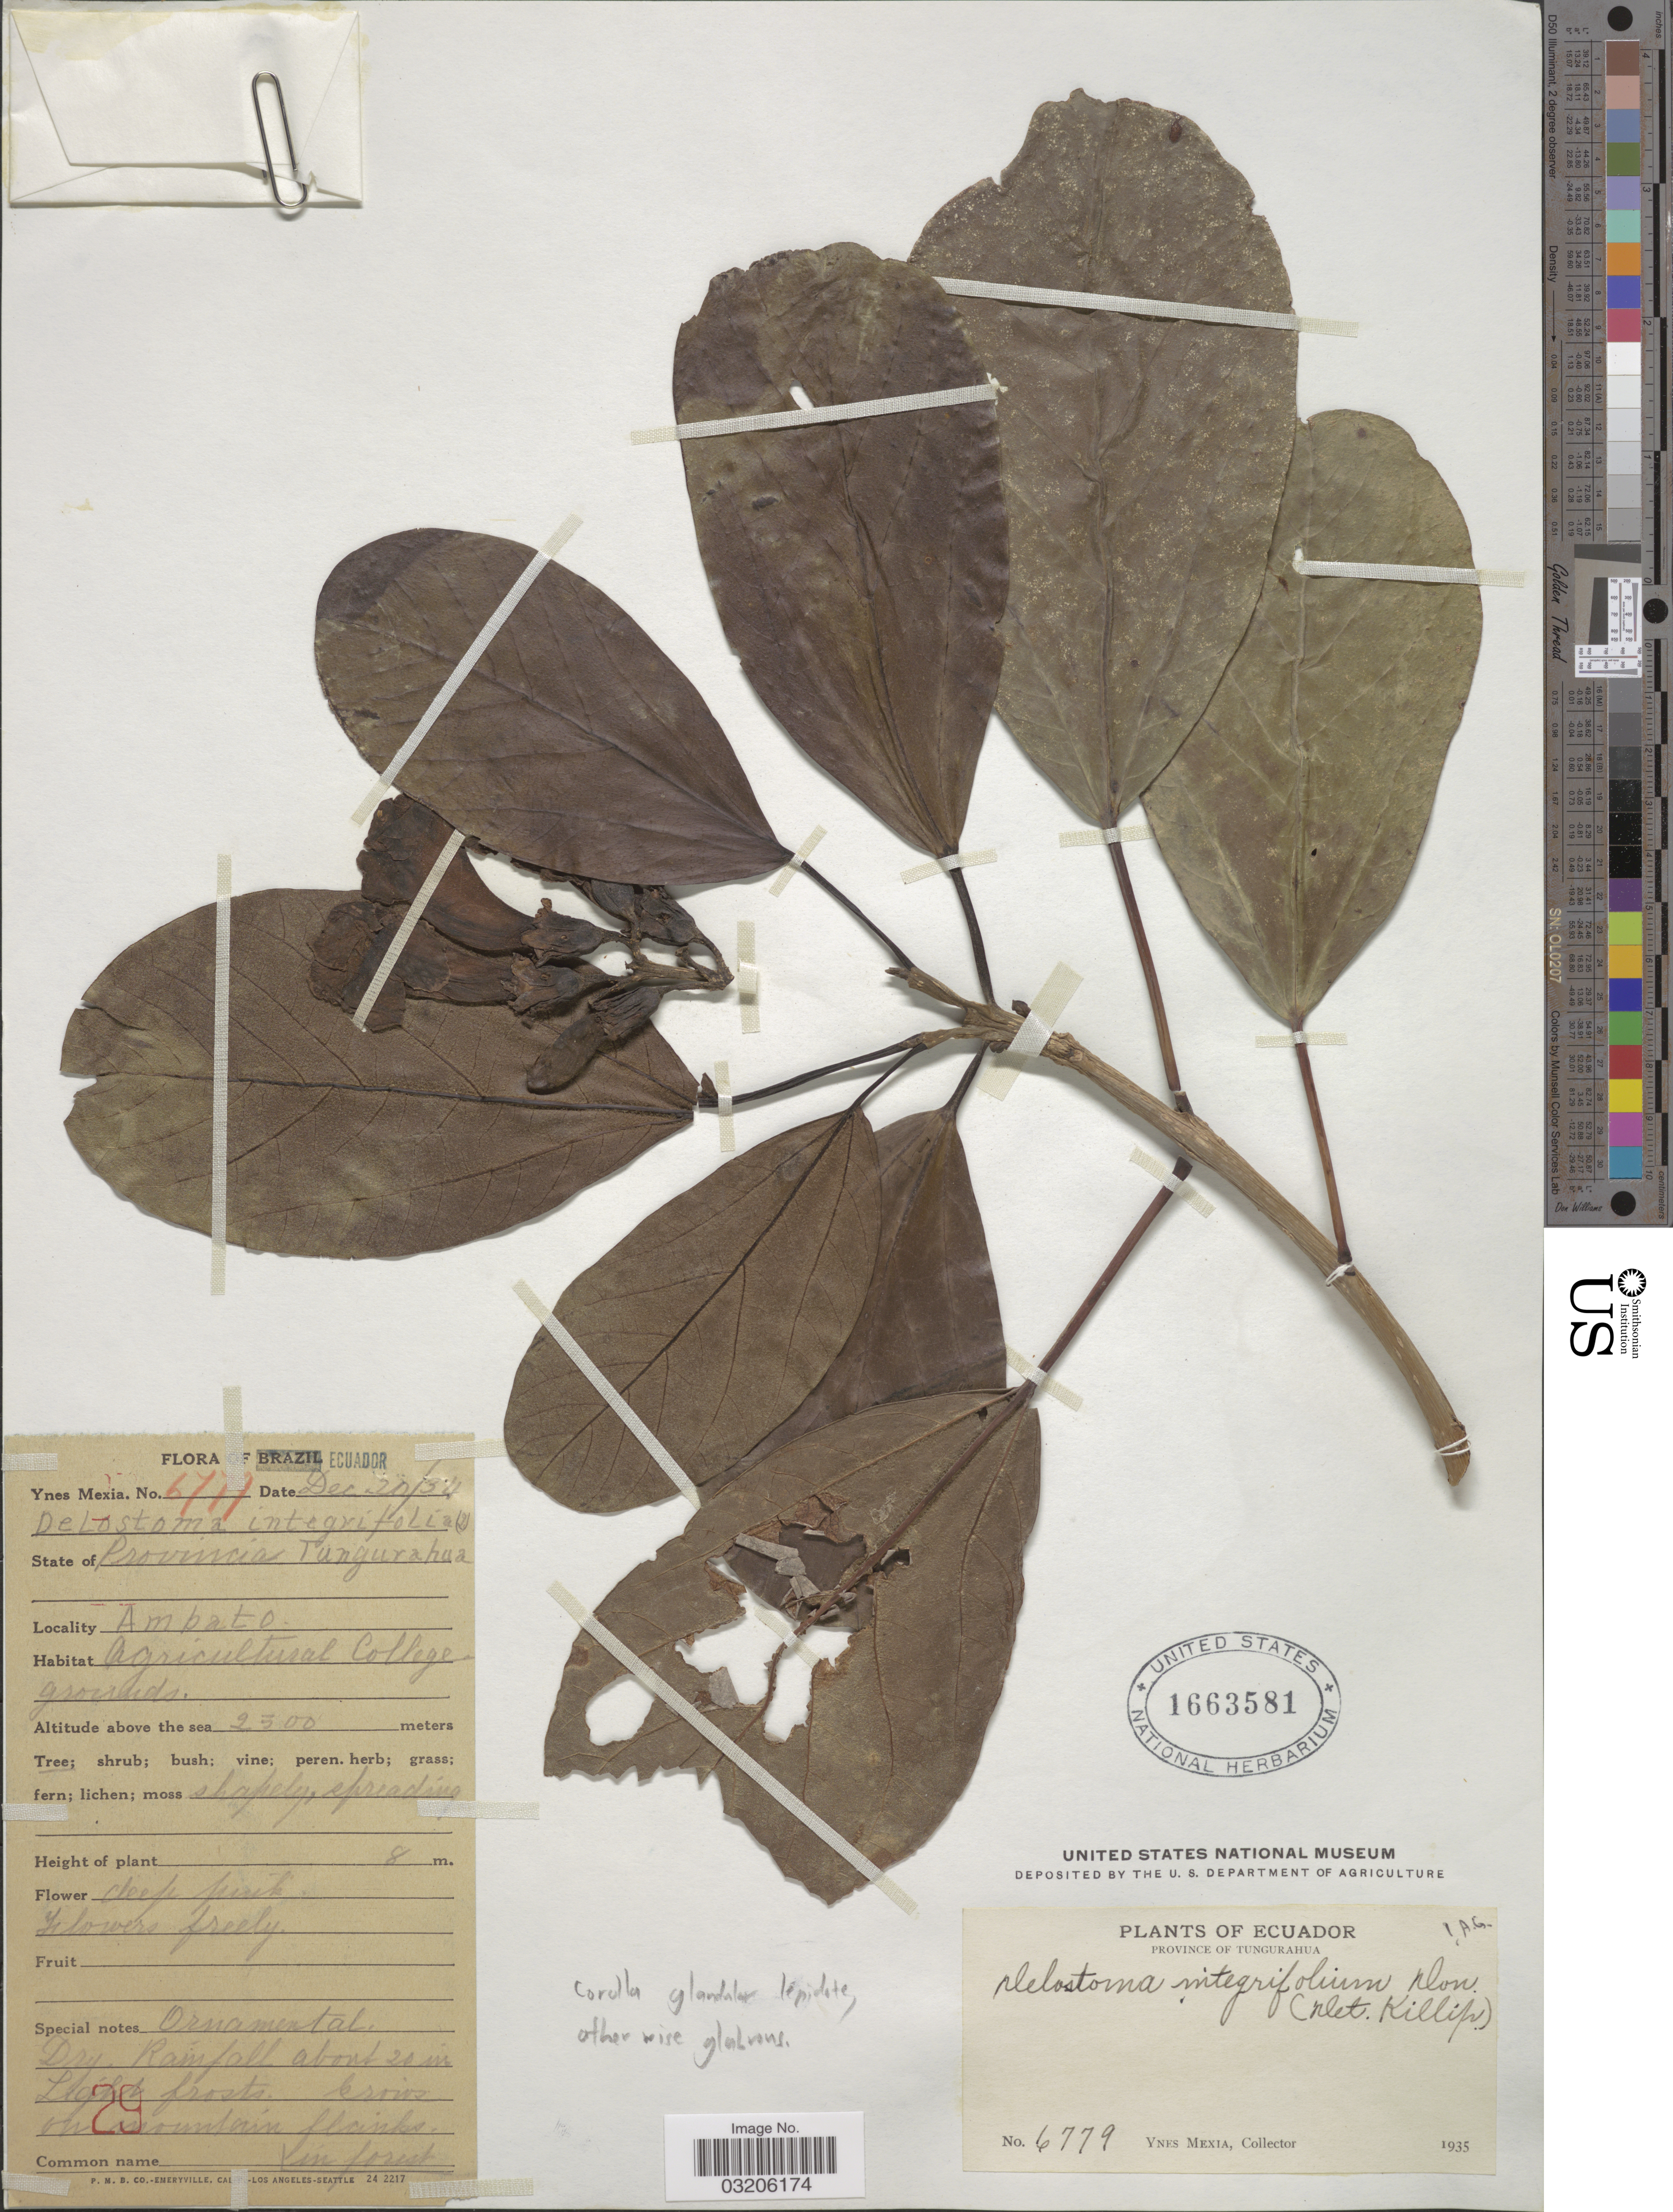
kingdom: Plantae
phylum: Tracheophyta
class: Magnoliopsida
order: Lamiales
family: Bignoniaceae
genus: Delostoma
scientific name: Delostoma integrifolium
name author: D. Don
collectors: Y. Mexia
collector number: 6779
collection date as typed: Transcribed d/m/y: 20/12/34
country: Ecuador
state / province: Tungurahua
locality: Ambato. Agricultural College grounds.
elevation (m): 2300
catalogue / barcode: US 1663581